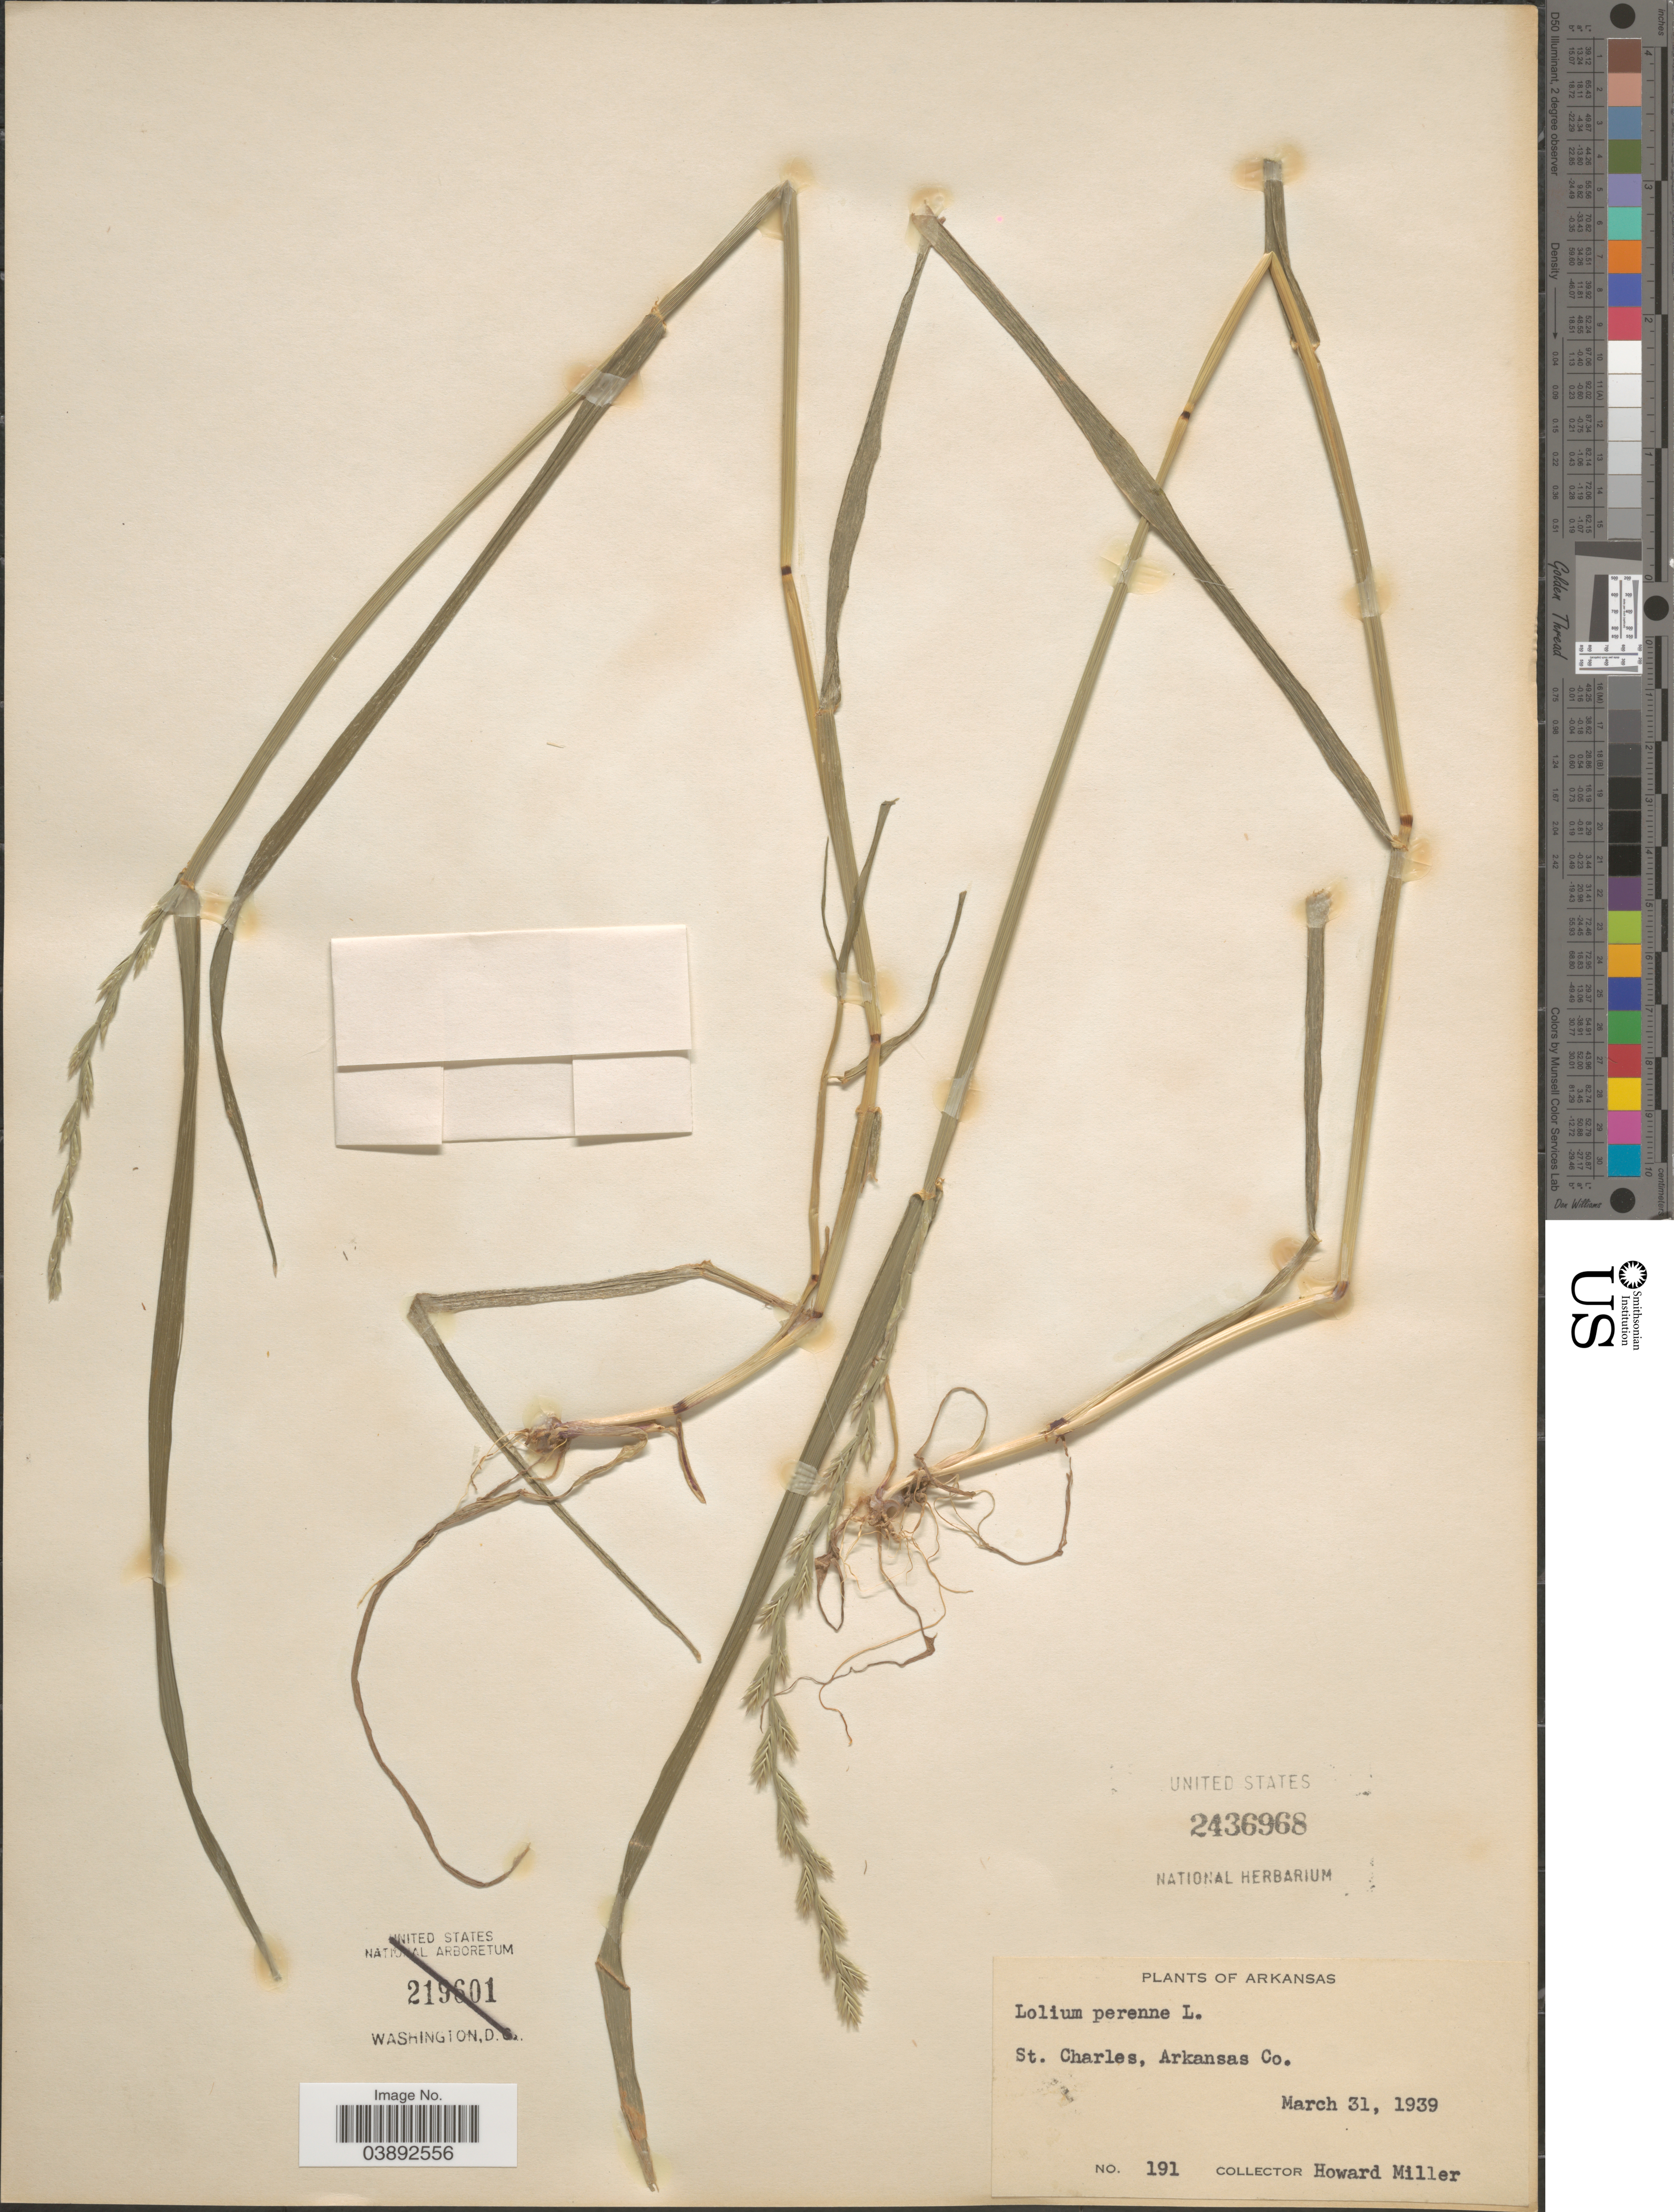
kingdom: Plantae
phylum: Tracheophyta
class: Liliopsida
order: Poales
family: Poaceae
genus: Lolium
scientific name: Lolium perenne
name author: L.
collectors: H. Miller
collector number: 191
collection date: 1939-03-31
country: United States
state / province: Arkansas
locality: St. Charles, Arkansas Co.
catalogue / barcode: US 2436968